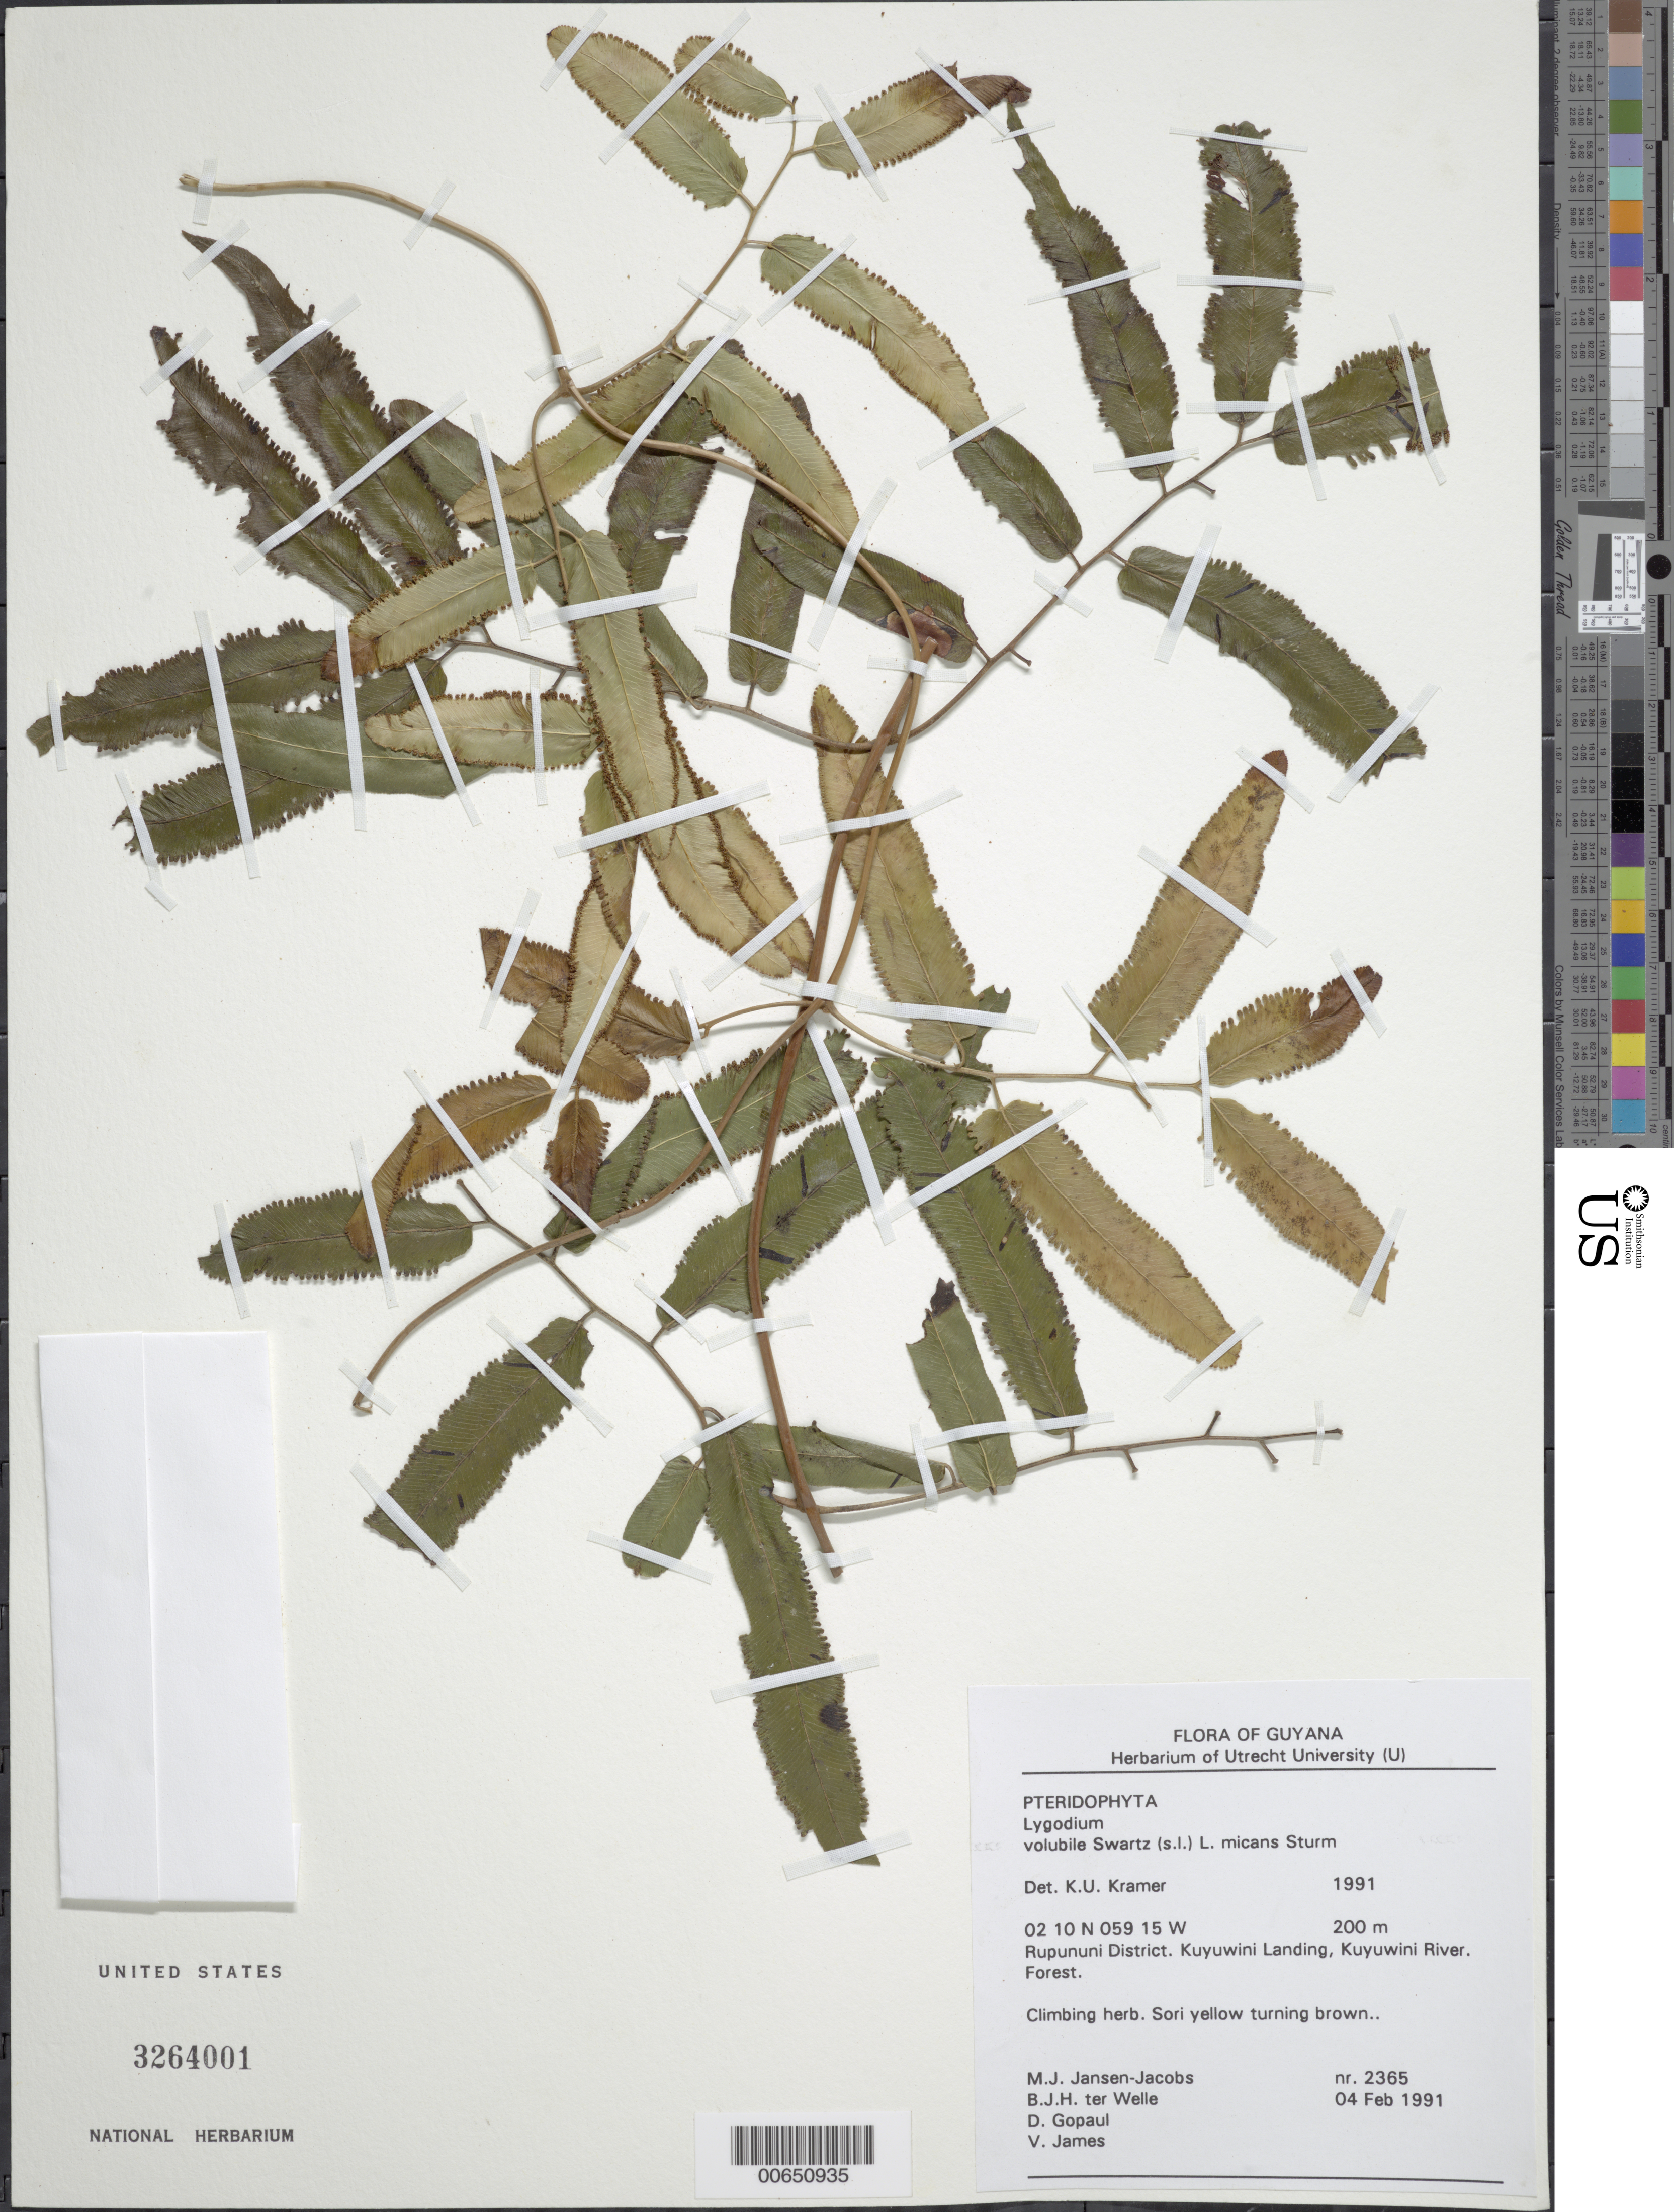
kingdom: Plantae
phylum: Tracheophyta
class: Polypodiopsida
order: Schizaeales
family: Lygodiaceae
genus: Lygodium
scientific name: Lygodium volubile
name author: Sw.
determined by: Kramer, K. U.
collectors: M. J. Jansen-Jacobs, B. Welle, D. Gopaul & V. James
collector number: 2365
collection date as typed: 4-Feb-91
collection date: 1991-02-04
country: Guyana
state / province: U. Takutu-U. Essequibo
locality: Kuyuwini Landing, Kuyuwini River, Rupununi District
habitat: Forest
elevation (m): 200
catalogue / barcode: US 3264001